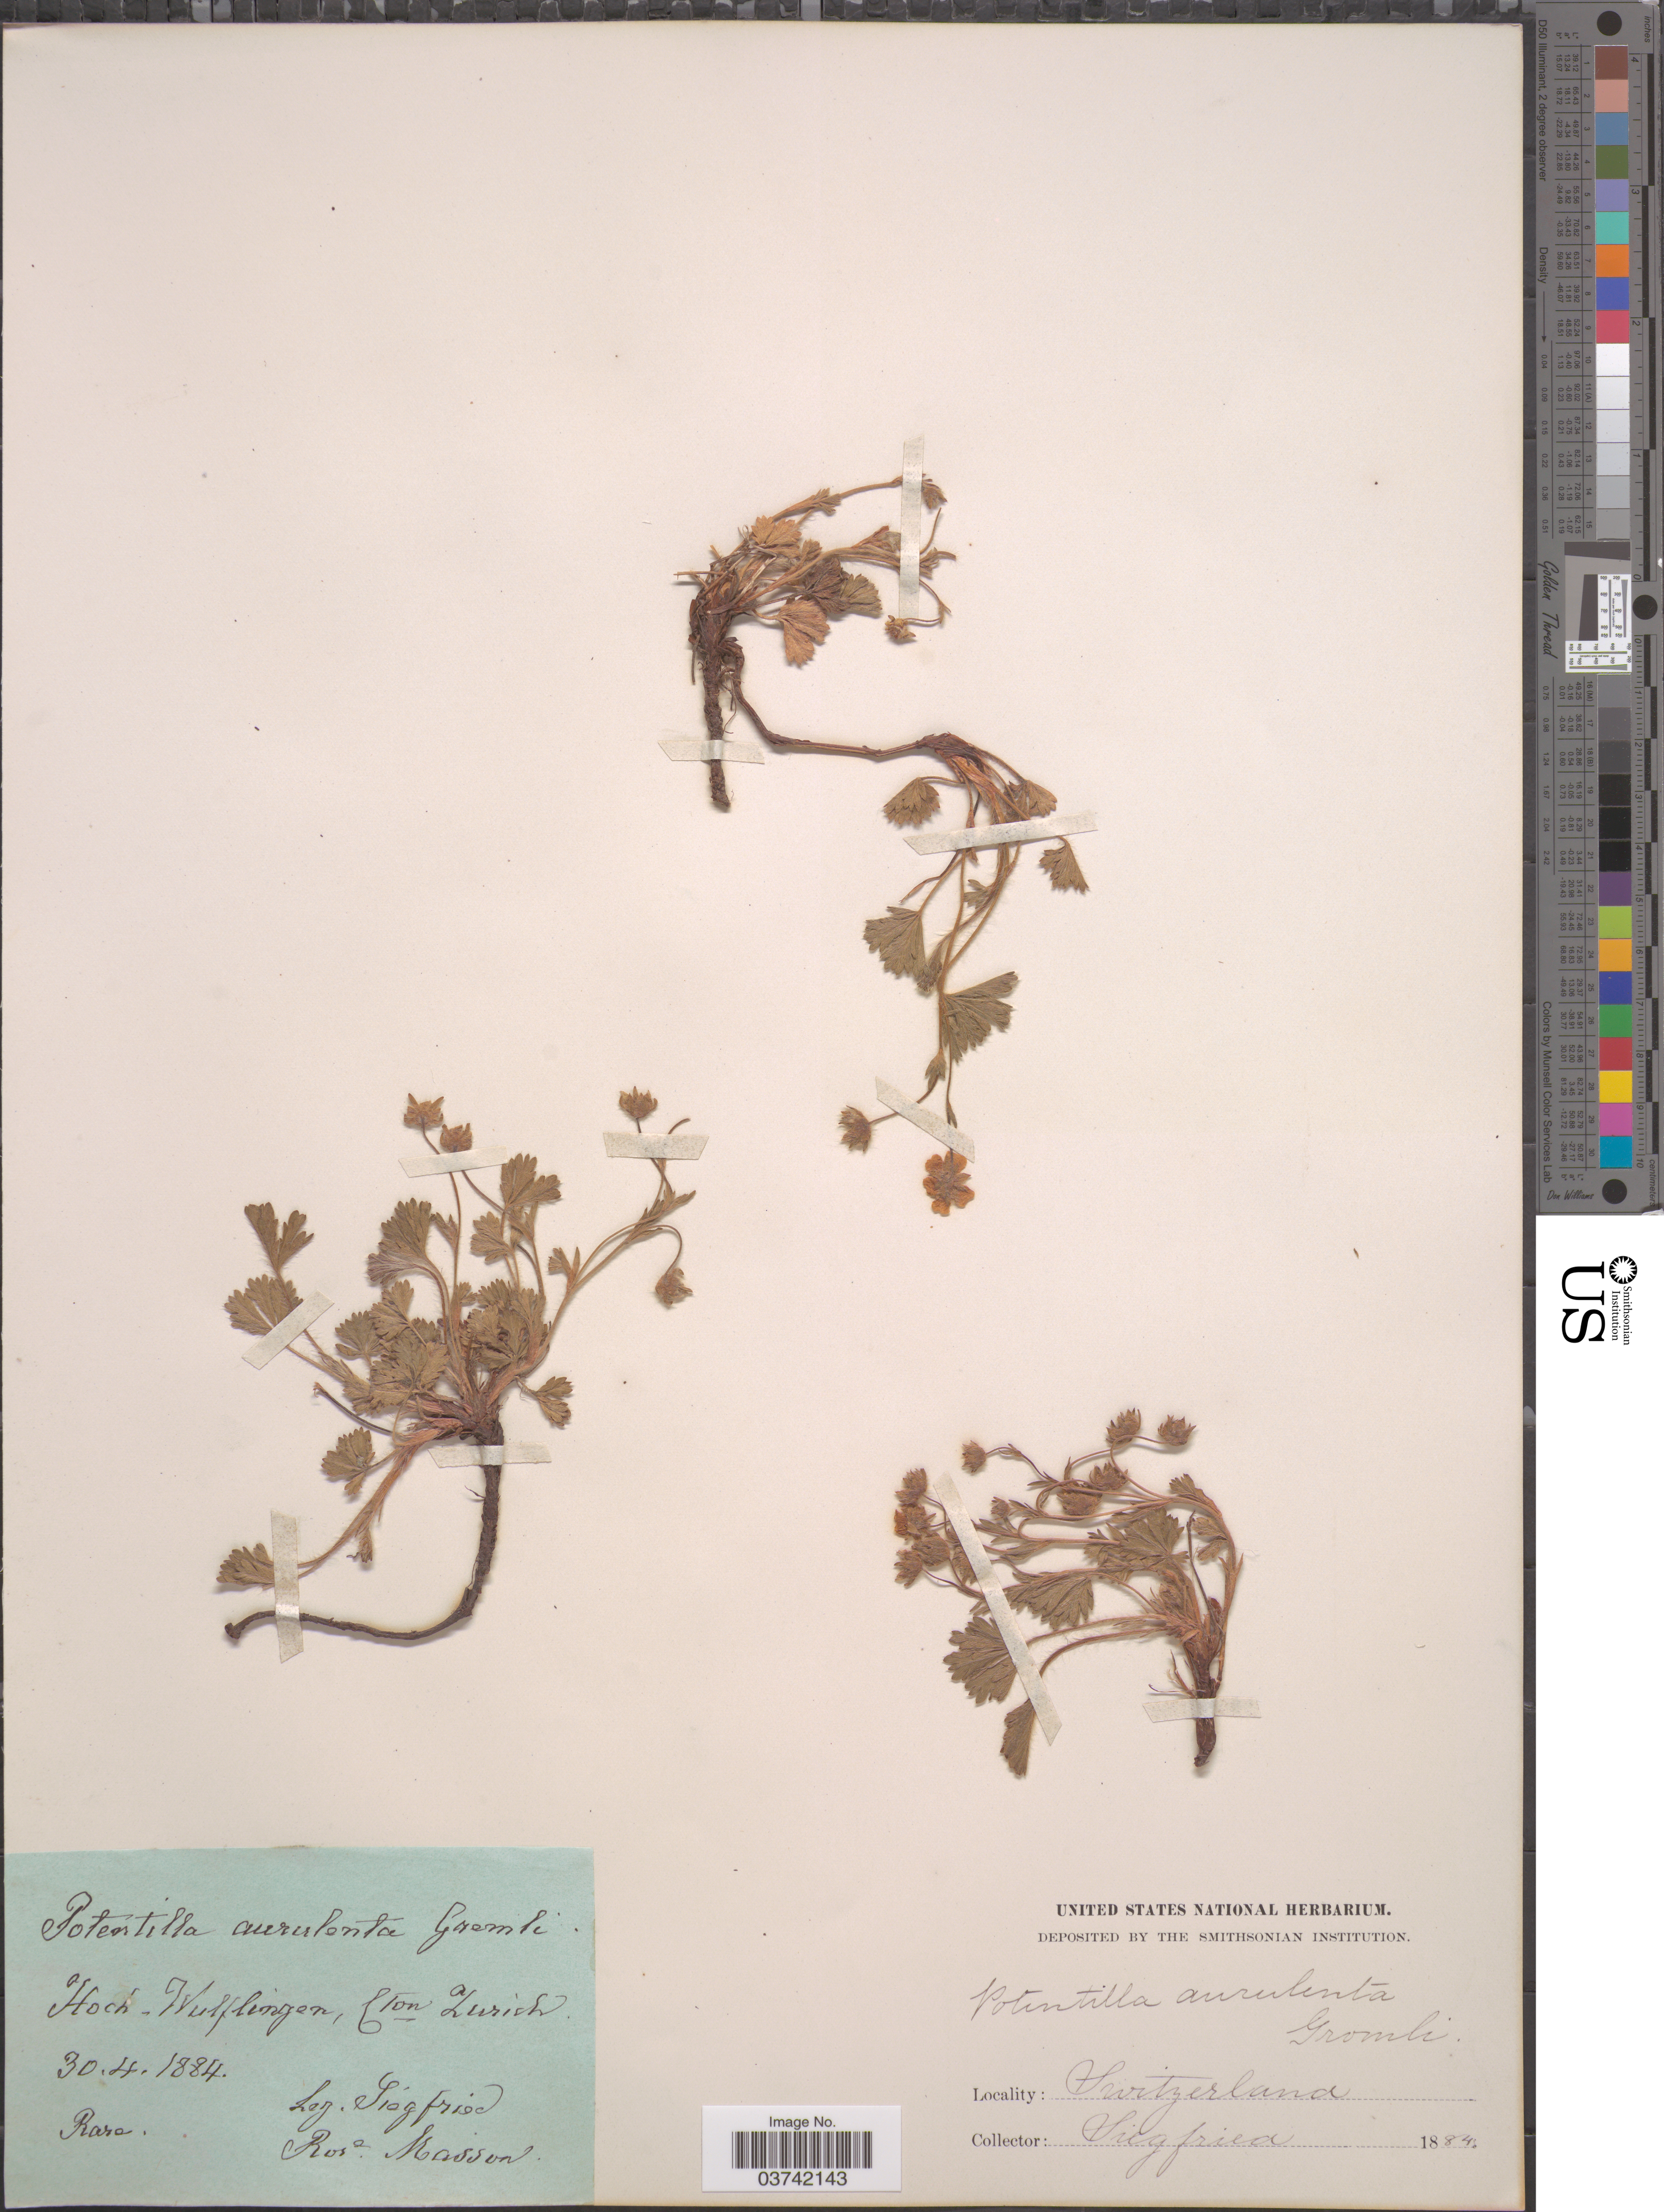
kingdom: Plantae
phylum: Tracheophyta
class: Magnoliopsida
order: Rosales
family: Rosaceae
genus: Potentilla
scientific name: Potentilla aurulenta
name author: Gremli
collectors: Siegfried & R. Masson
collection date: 1884-04-30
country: Switzerland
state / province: Zurich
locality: Hoch-Wulflingen, Cton Zurich.